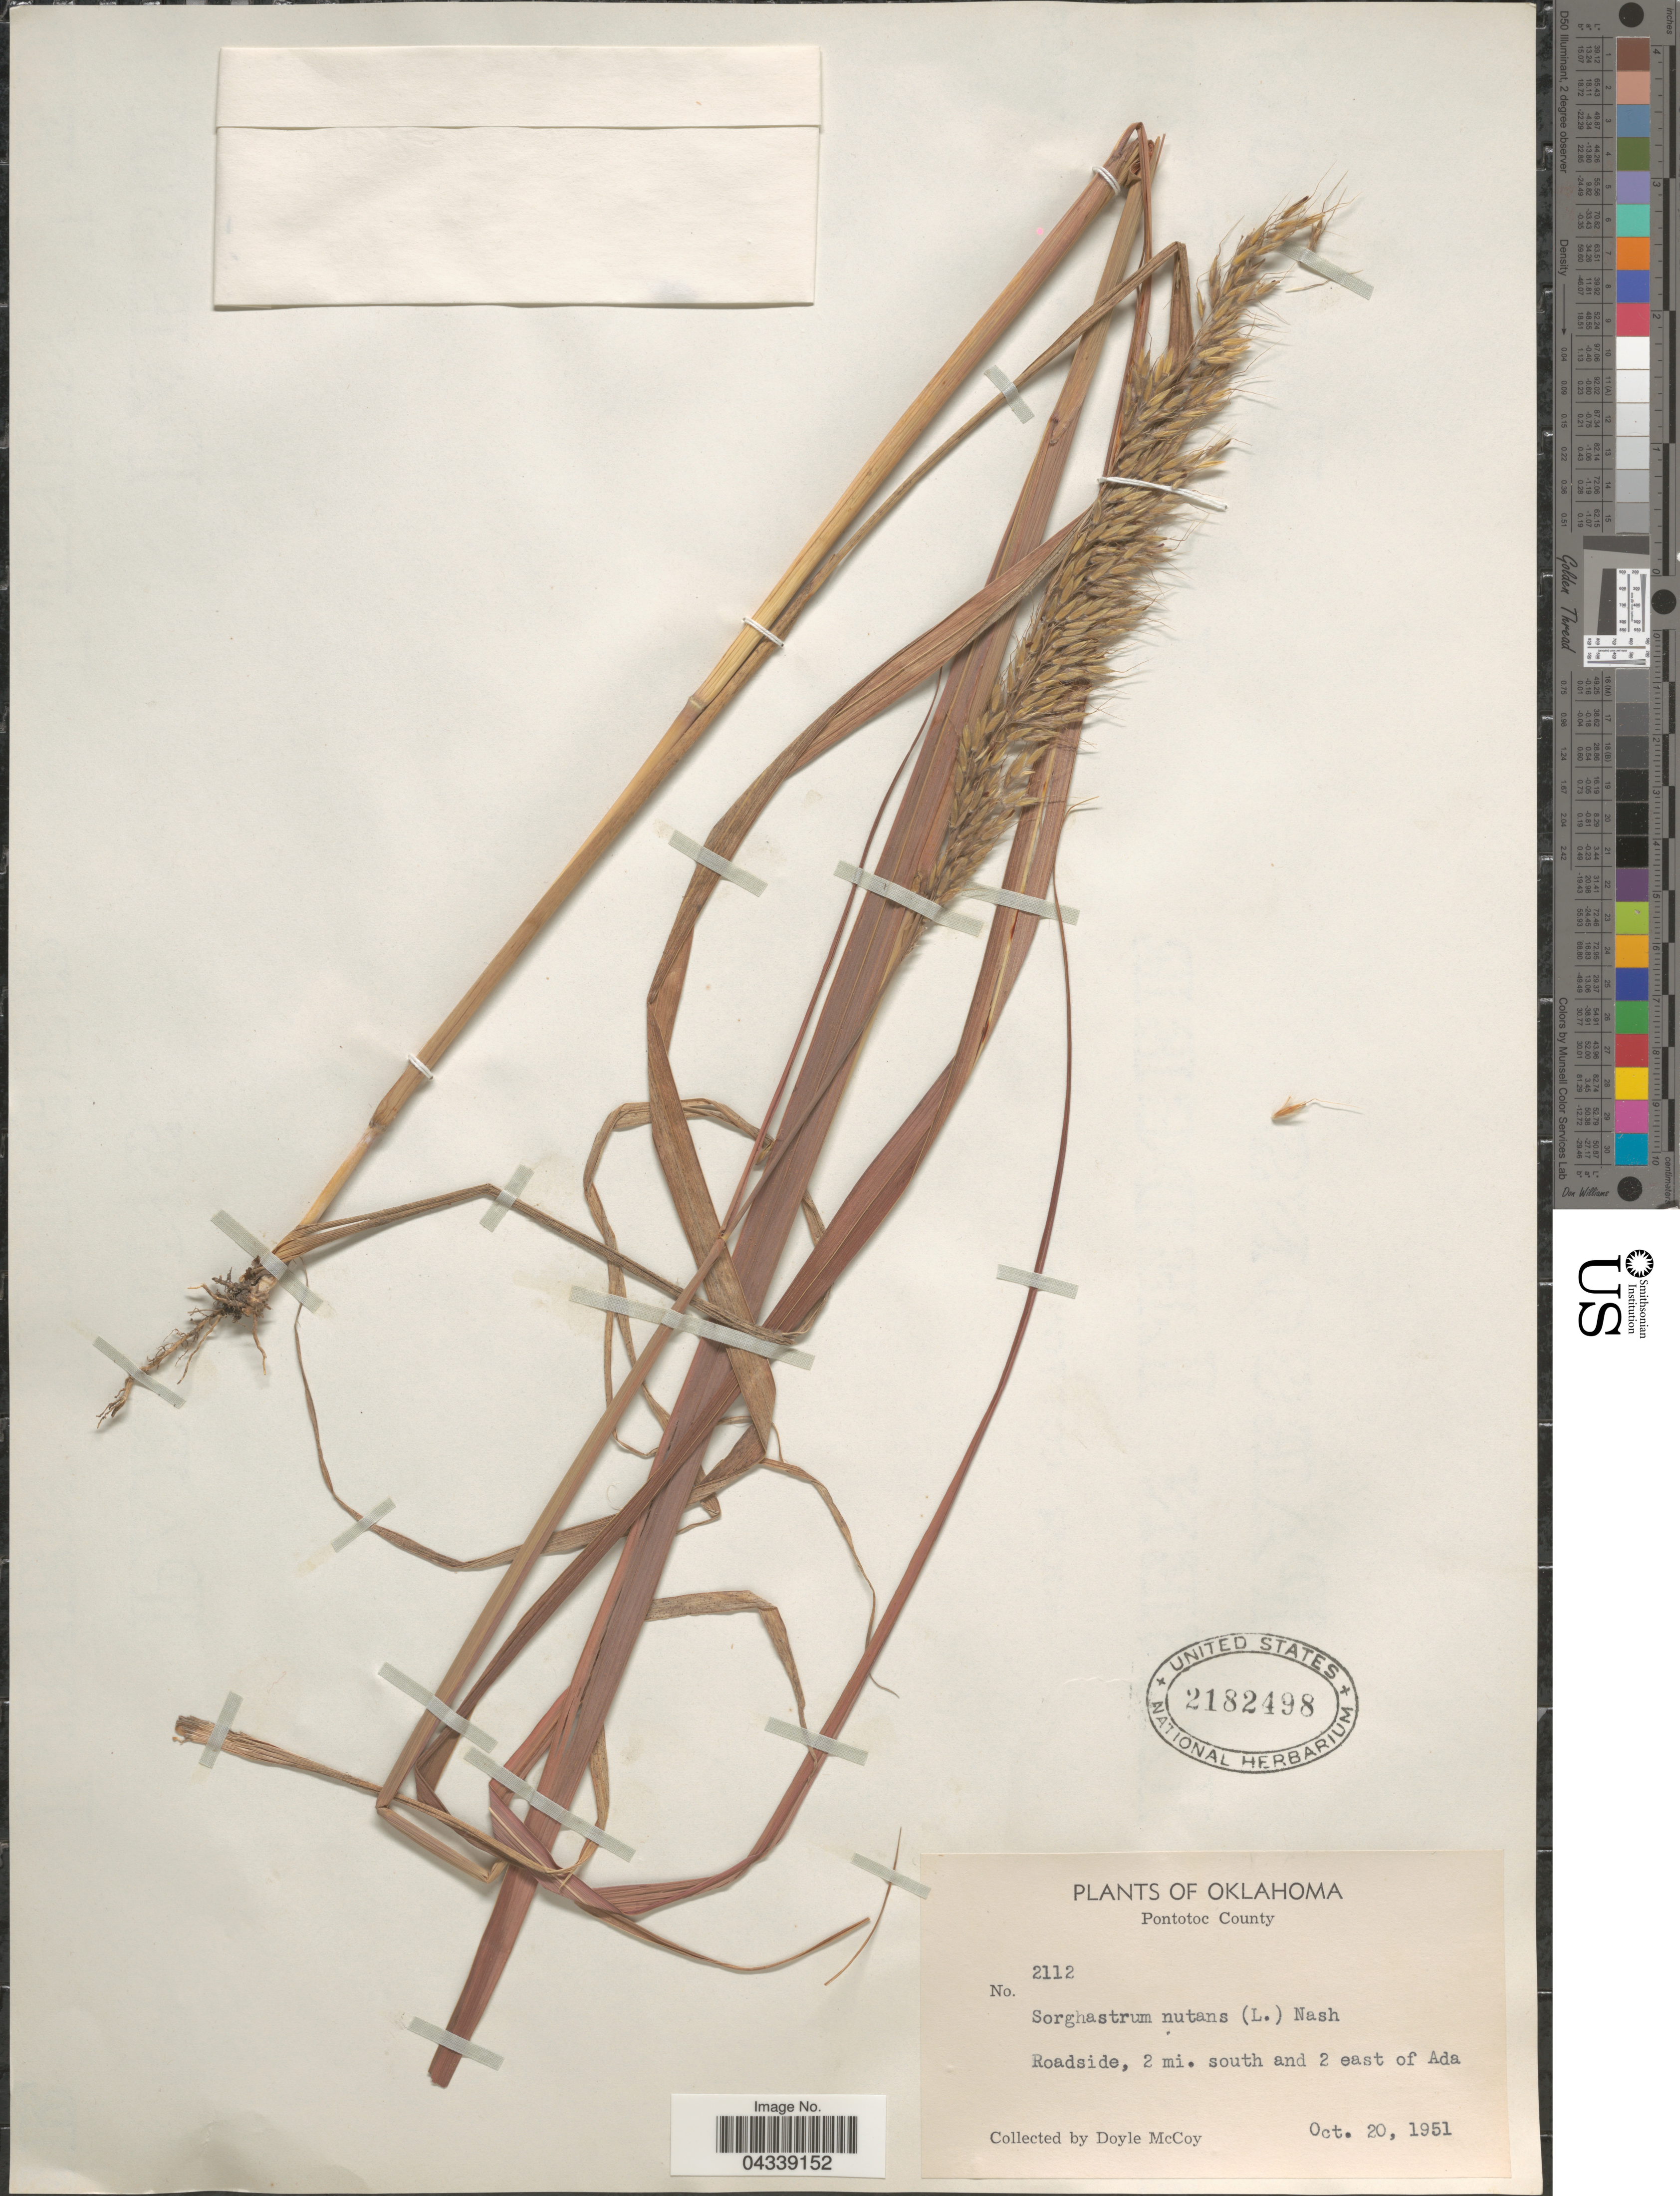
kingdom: Plantae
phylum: Tracheophyta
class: Liliopsida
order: Poales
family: Poaceae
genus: Sorghastrum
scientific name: Sorghastrum nutans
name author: (L.) Nash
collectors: D. McCoy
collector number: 2112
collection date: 1951-10-20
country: United States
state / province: Oklahoma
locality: Pontotoc County. Roadside, 2 mi. south and 2 east of Ada.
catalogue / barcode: US 2182498